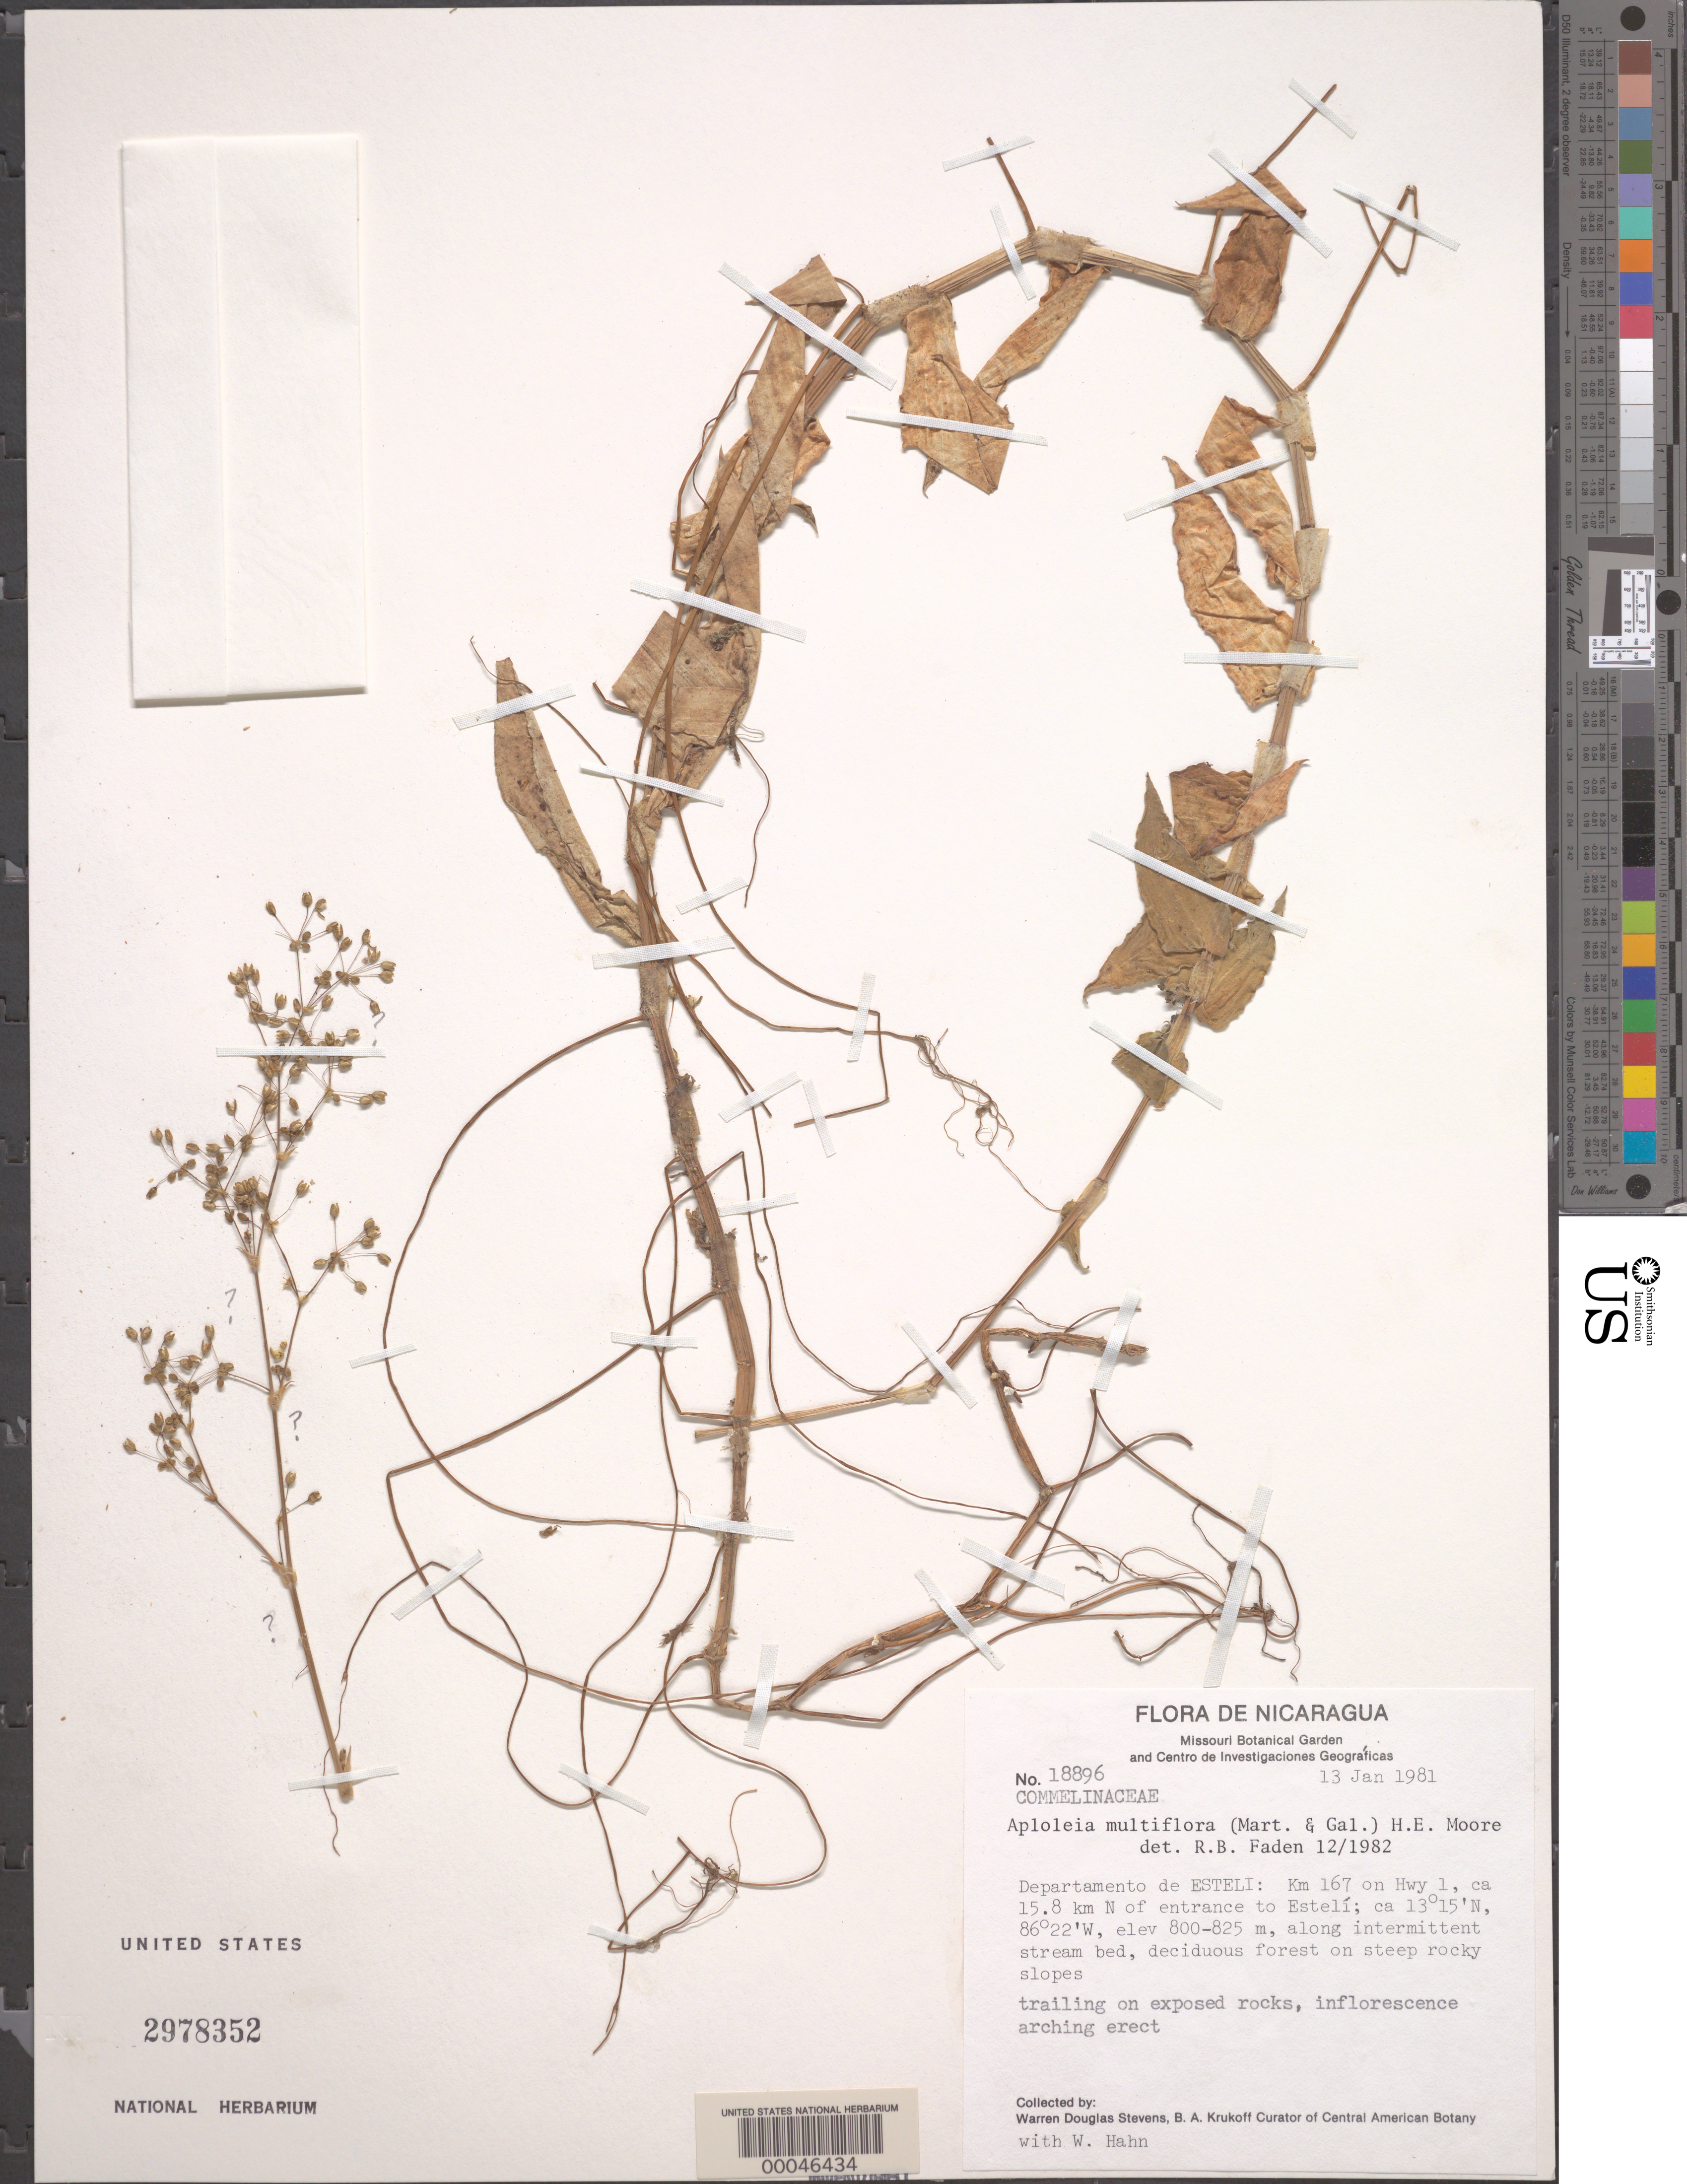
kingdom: Plantae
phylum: Tracheophyta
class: Liliopsida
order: Commelinales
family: Commelinaceae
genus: Callisia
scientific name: Callisia multiflora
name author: (M. Martens & Galeotti) Standl.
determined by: Faden, Robert B., (US), Smithsonian Institution - National Museum of Natural History (UNITED STATES)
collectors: W. D. Stevens & W. Hahn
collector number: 18896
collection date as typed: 13 Jan 1981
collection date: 1981-01-13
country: Nicaragua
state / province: Estelí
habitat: On exposed rock, along streambank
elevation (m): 800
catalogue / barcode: US 2978352